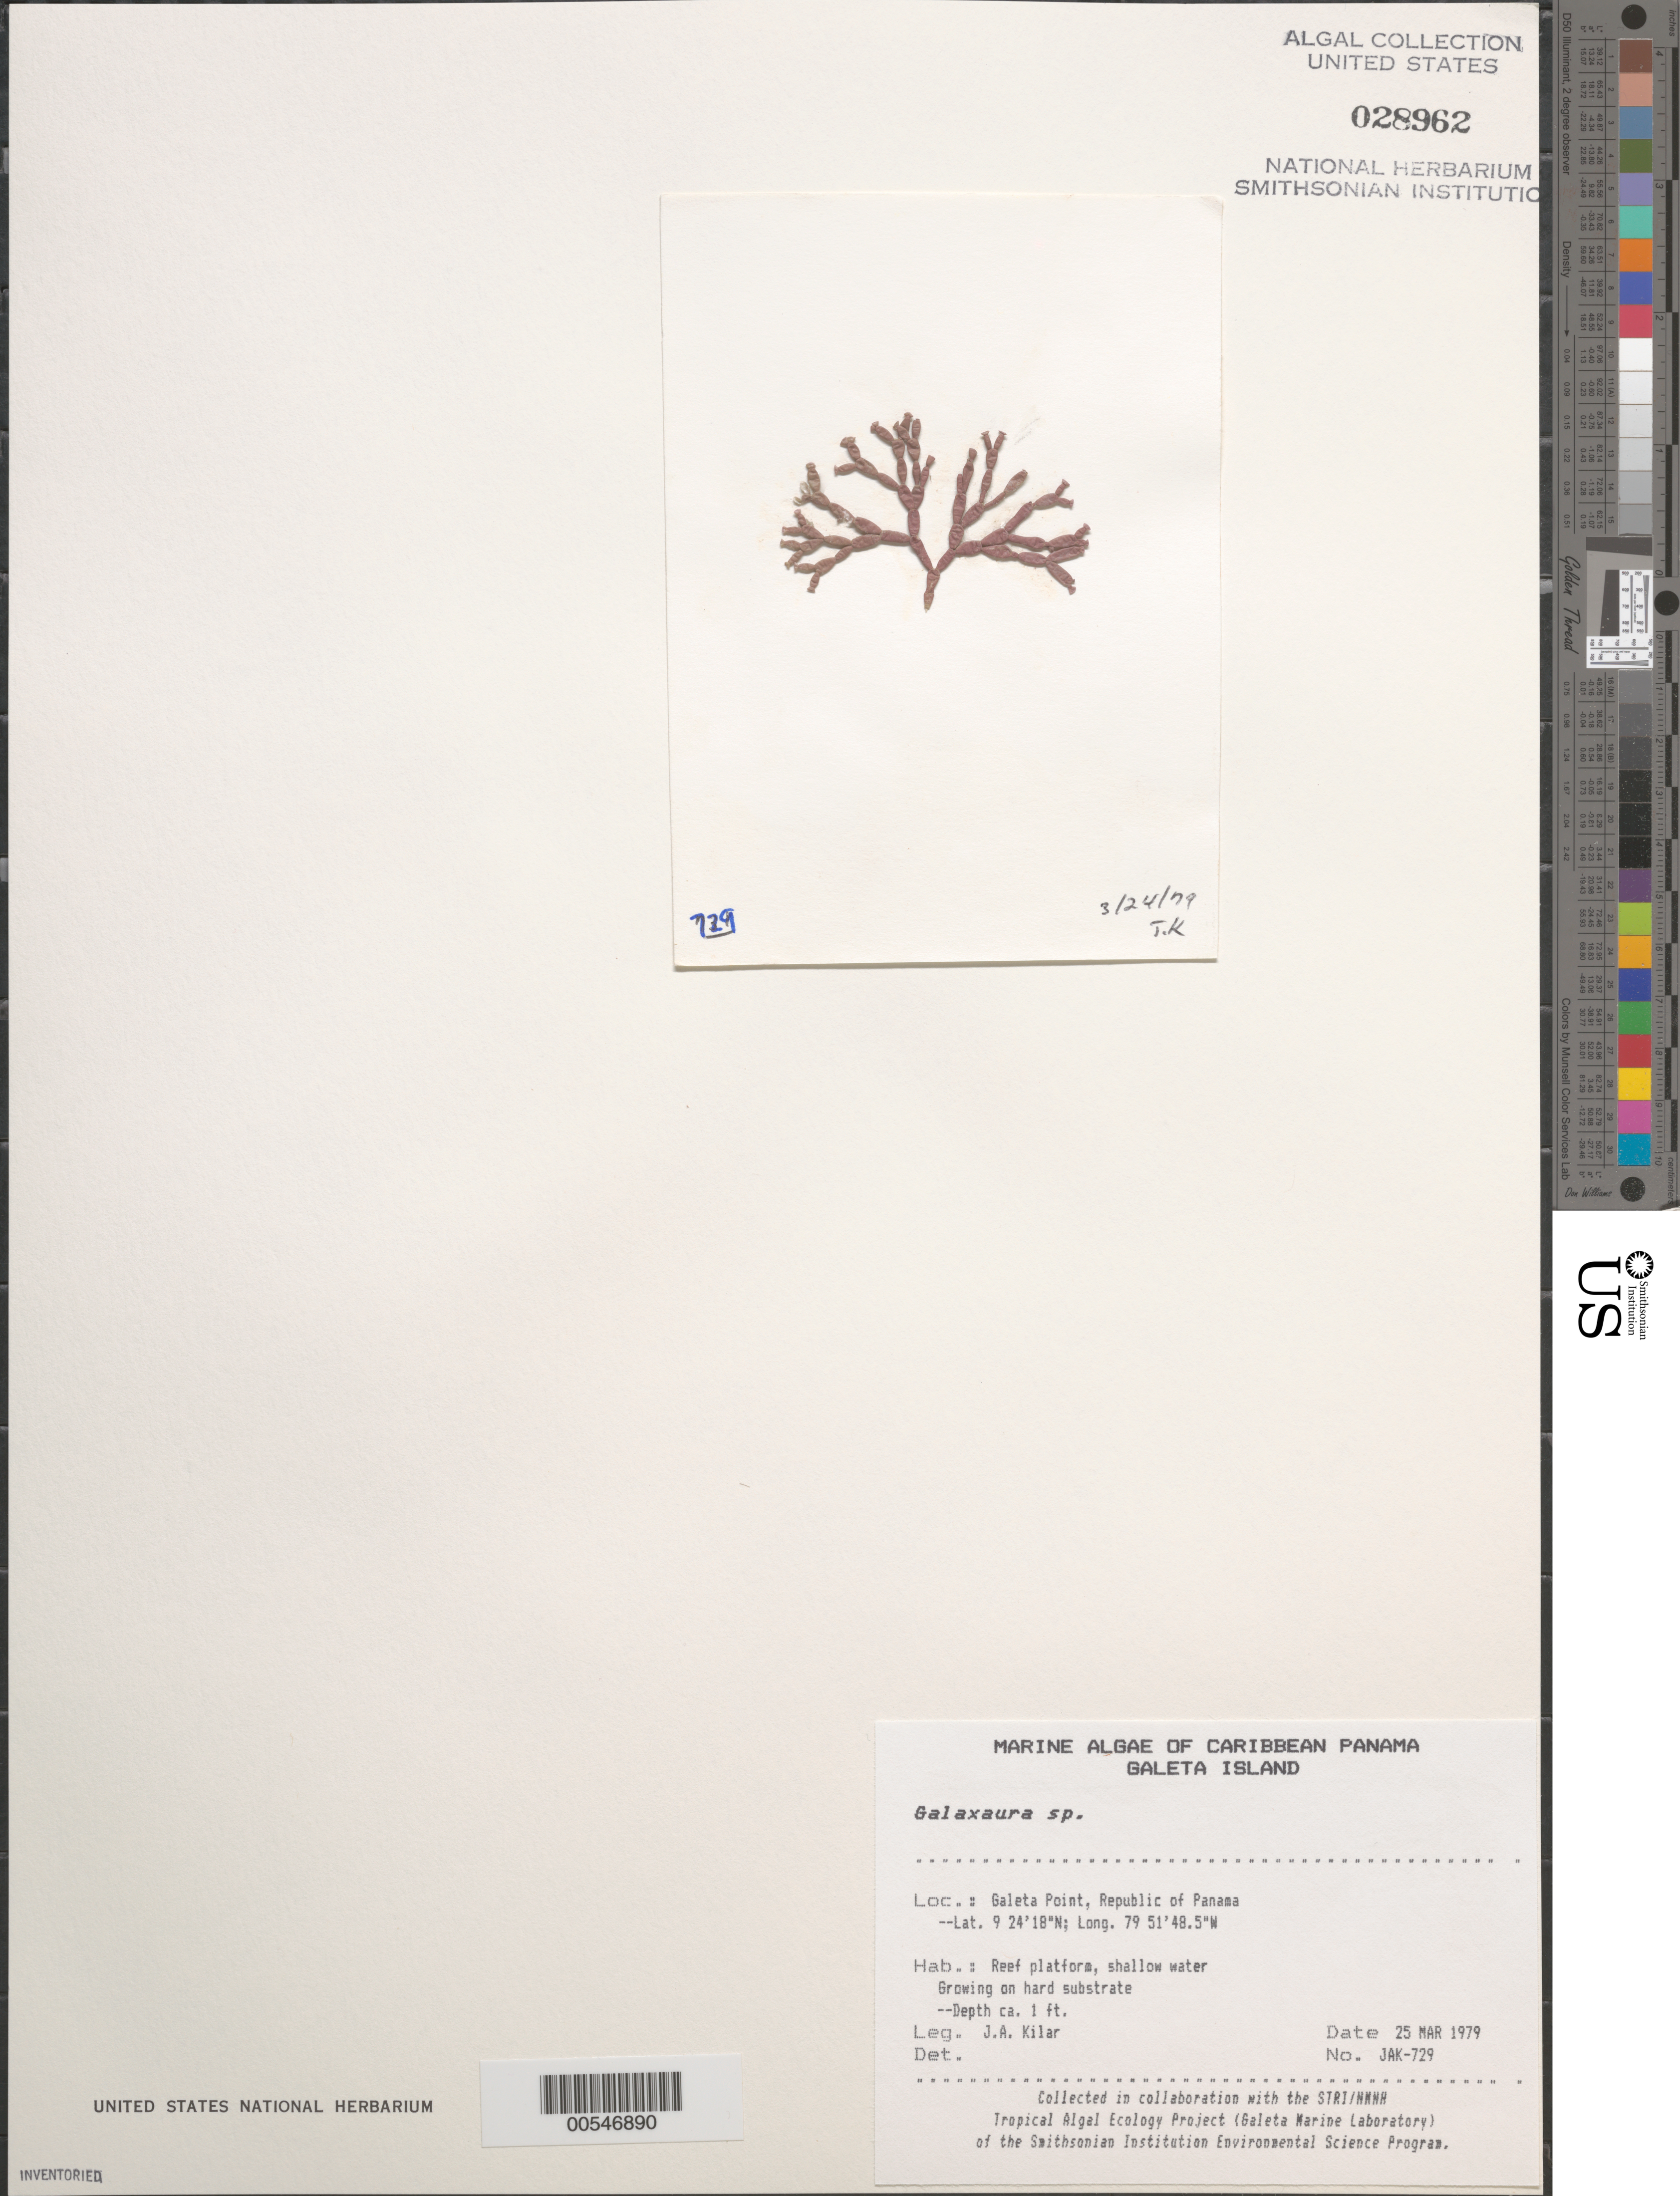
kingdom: Plantae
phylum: Rhodophyta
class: Florideophyceae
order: Nemaliales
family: Galaxauraceae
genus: Galaxaura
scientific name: Galaxaura sp.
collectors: J. A. Kilar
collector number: JAK-729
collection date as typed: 25 Mar 1979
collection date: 1979-03-25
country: Panama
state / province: Colón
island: Galeta Island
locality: Galeta Point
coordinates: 9 24' 18" N, 79 51' 48.5" W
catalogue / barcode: US 28962